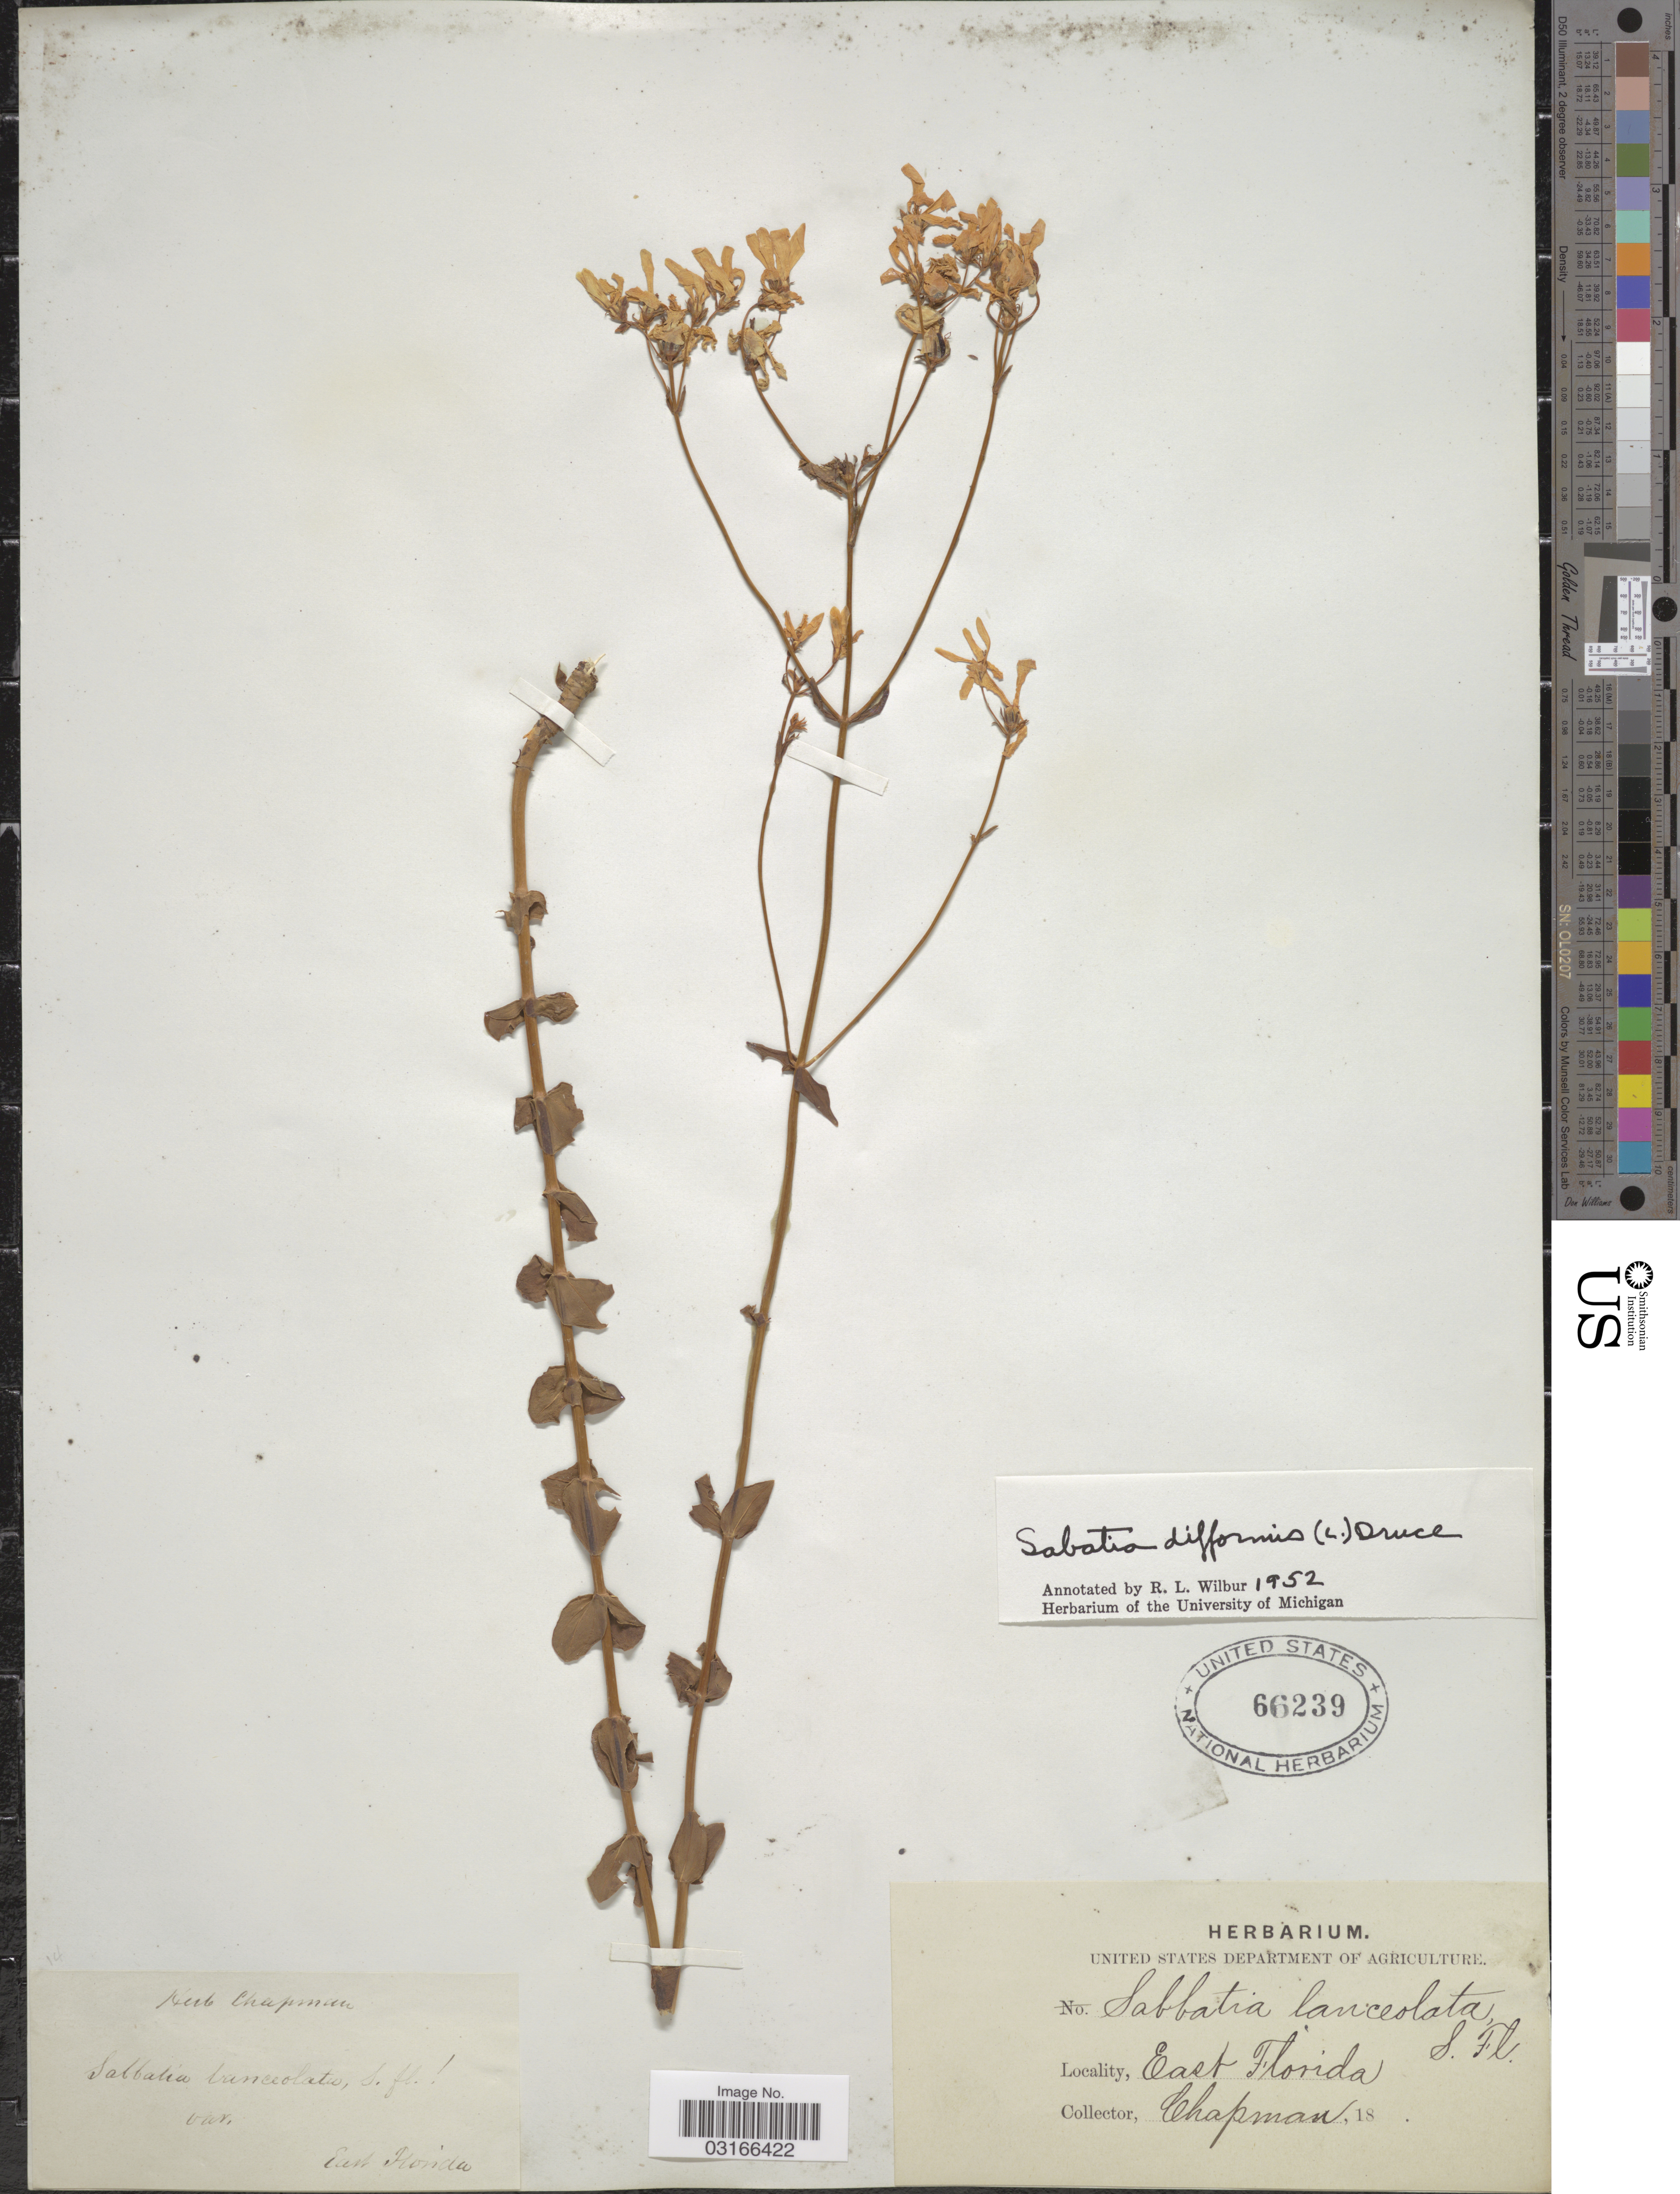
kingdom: Plantae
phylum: Tracheophyta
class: Magnoliopsida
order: Gentianales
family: Gentianaceae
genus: Sabatia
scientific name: Sabatia difformis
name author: (L.) Druce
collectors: A. Chapman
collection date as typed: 18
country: United States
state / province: Florida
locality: East Florida.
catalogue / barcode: US 66239